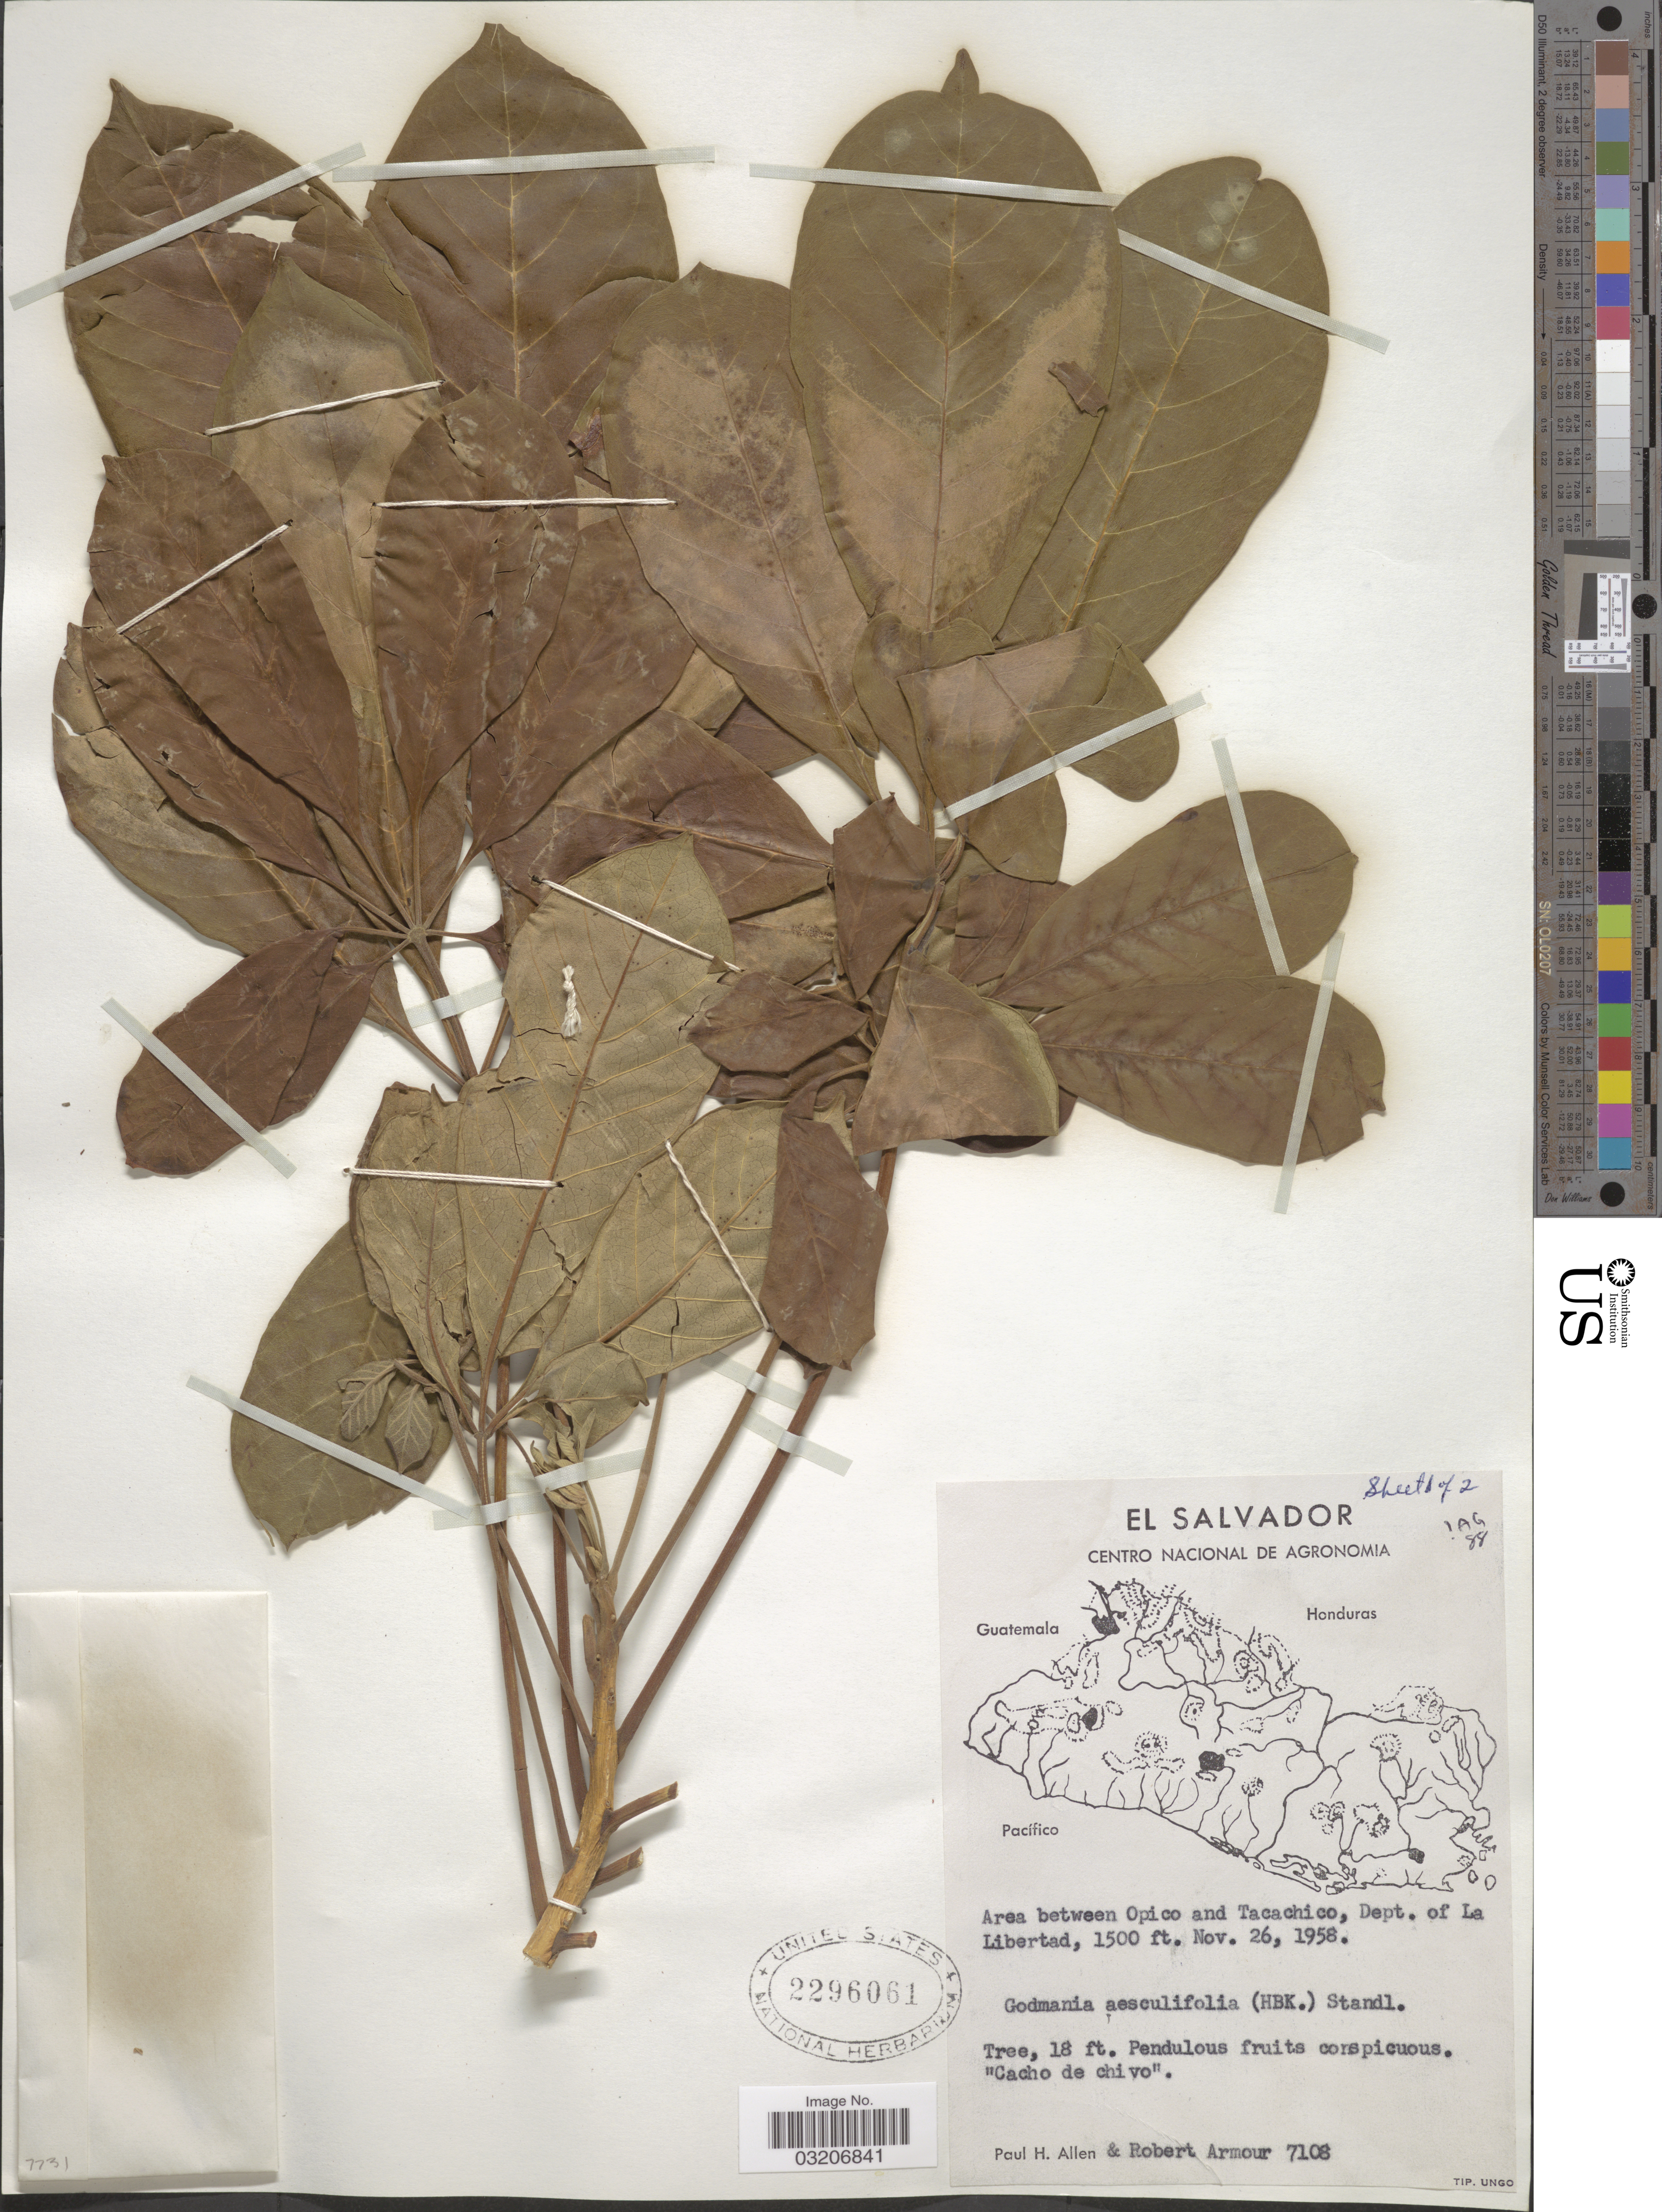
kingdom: Plantae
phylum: Tracheophyta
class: Magnoliopsida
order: Lamiales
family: Bignoniaceae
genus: Godmania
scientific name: Godmania aesculifolia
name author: Standl.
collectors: P. H. Allen & R. Armour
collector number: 7108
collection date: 1958-11-26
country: El Salvador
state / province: La Libertad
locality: Area between Opico and Tacachico, Dept. of La Libertad.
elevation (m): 457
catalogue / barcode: US 2296061